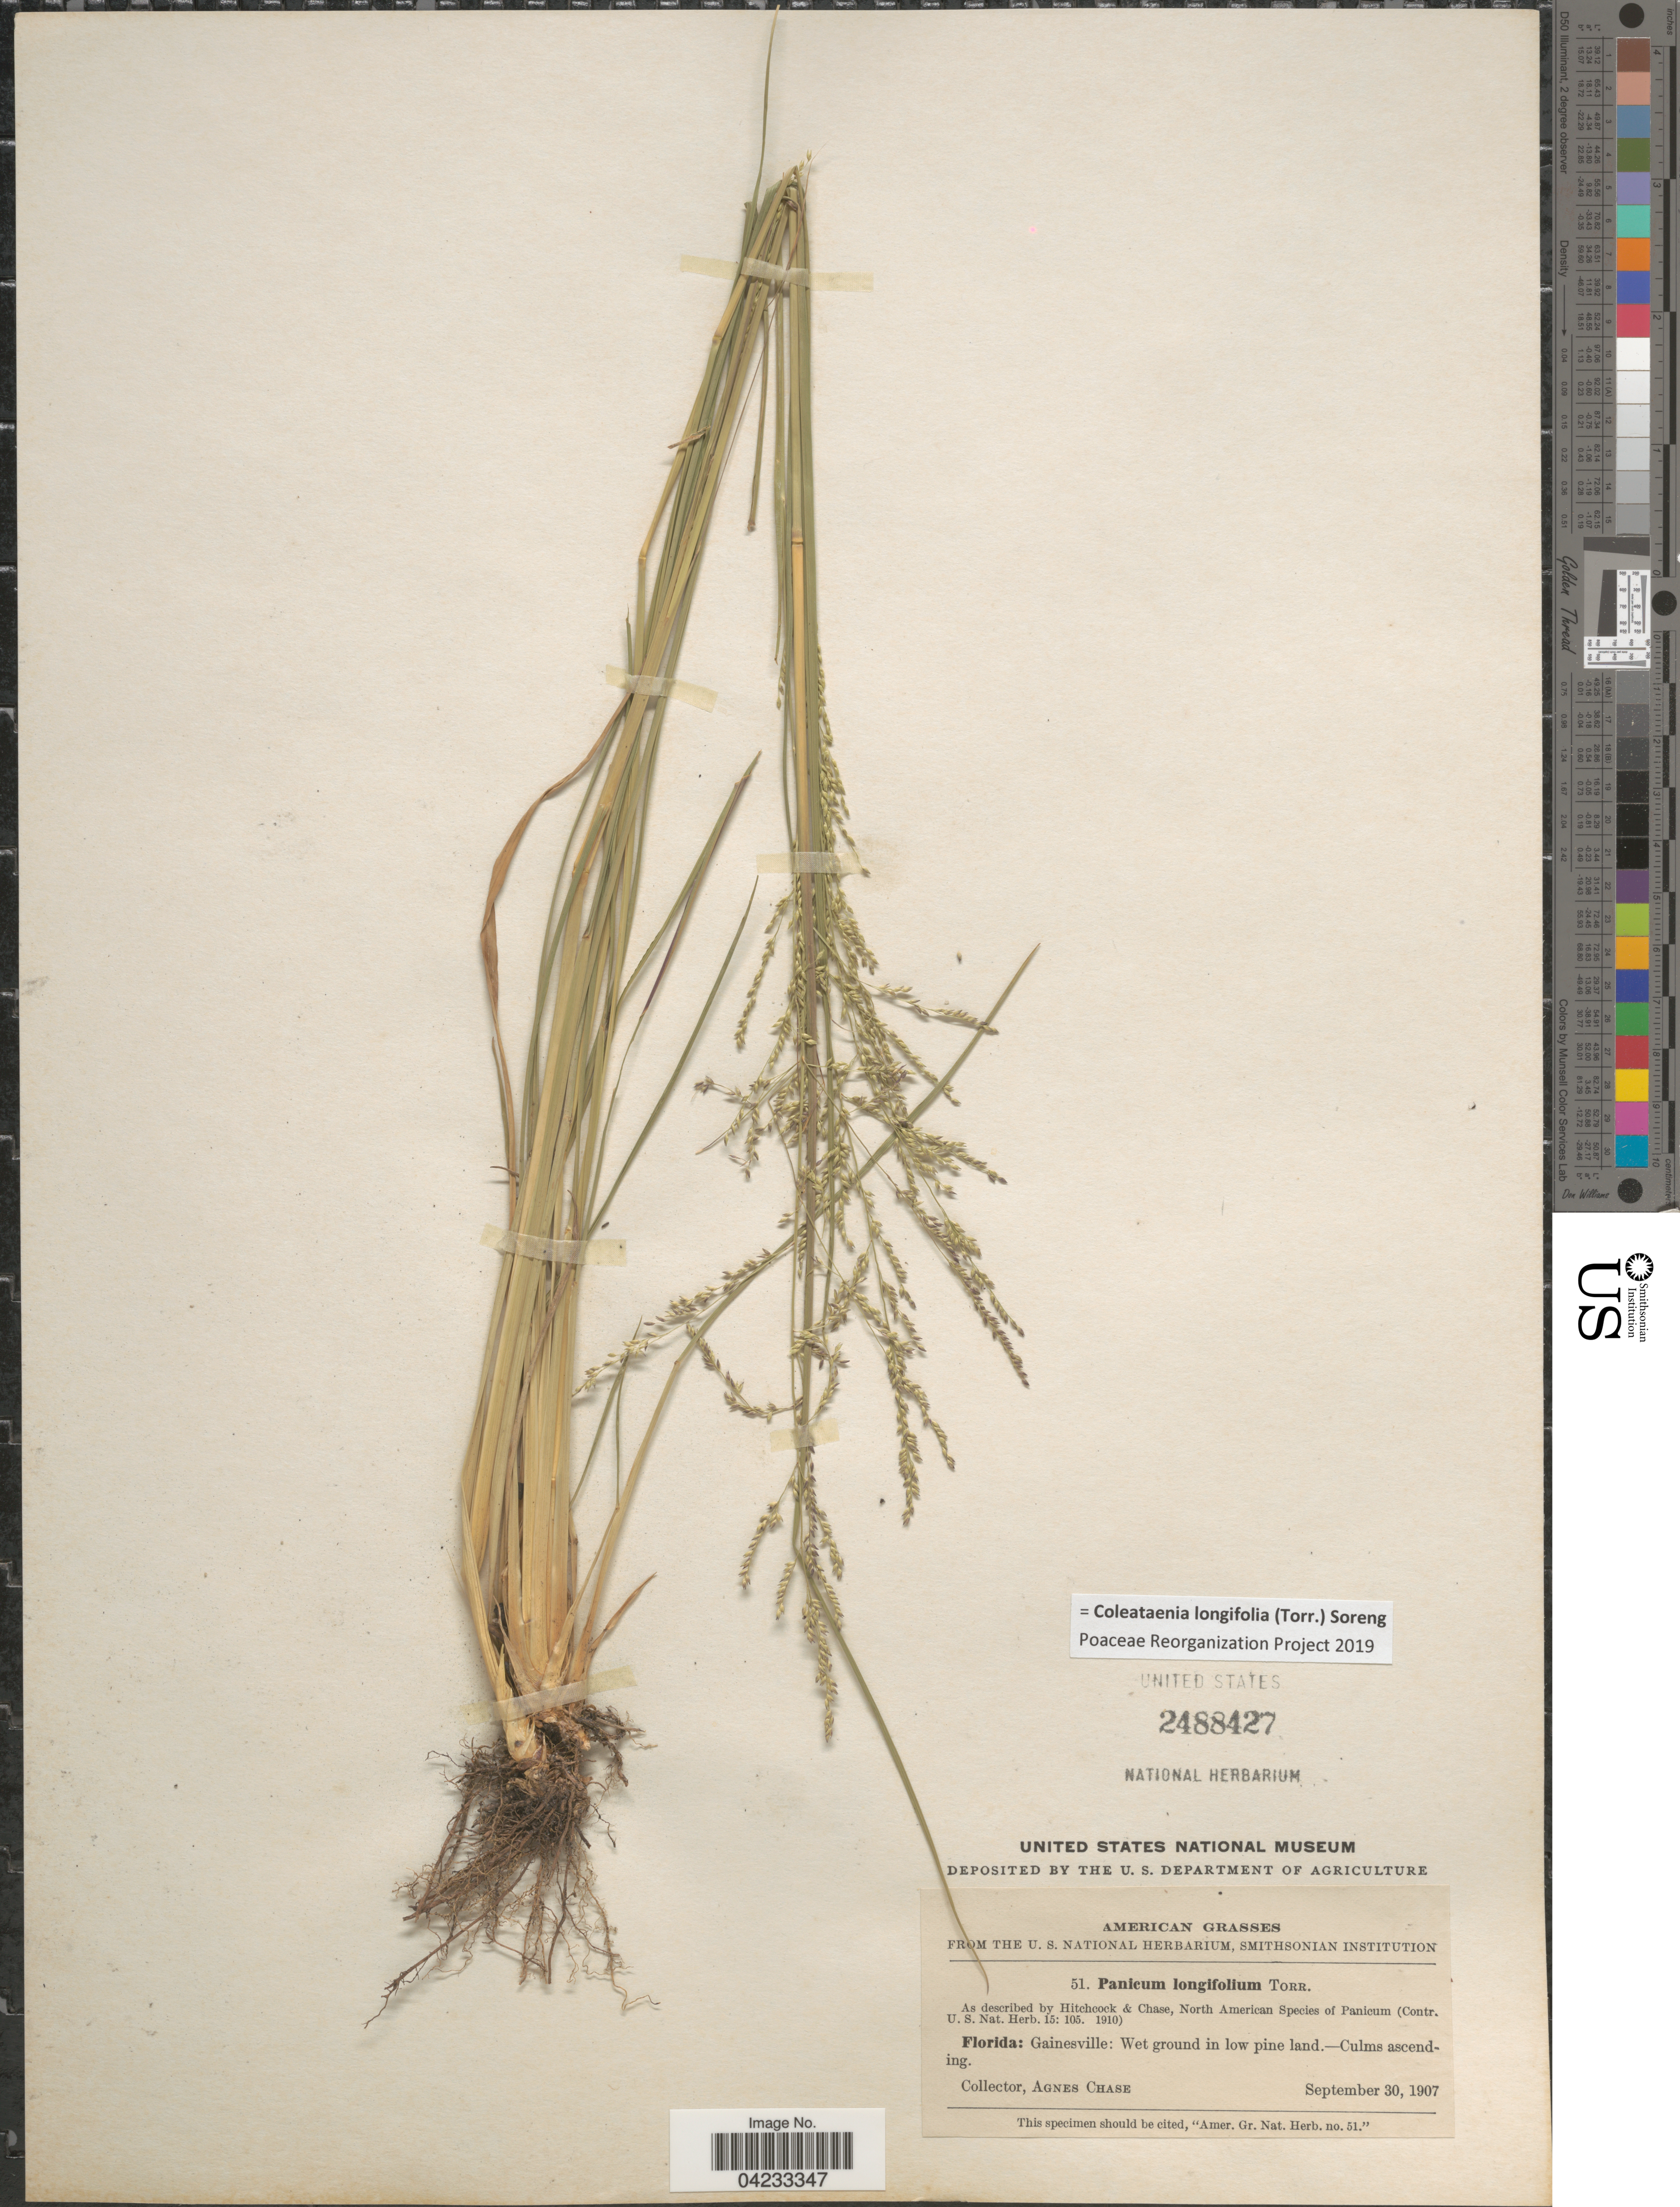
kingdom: Plantae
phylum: Tracheophyta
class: Liliopsida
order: Poales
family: Poaceae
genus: Coleataenia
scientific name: Coleataenia longifolia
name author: (Torr.) Soreng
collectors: A. Chase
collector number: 51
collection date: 1907-09-30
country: United States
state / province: Florida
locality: Gainesville: Wet ground in low pine land.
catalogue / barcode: US 2488427